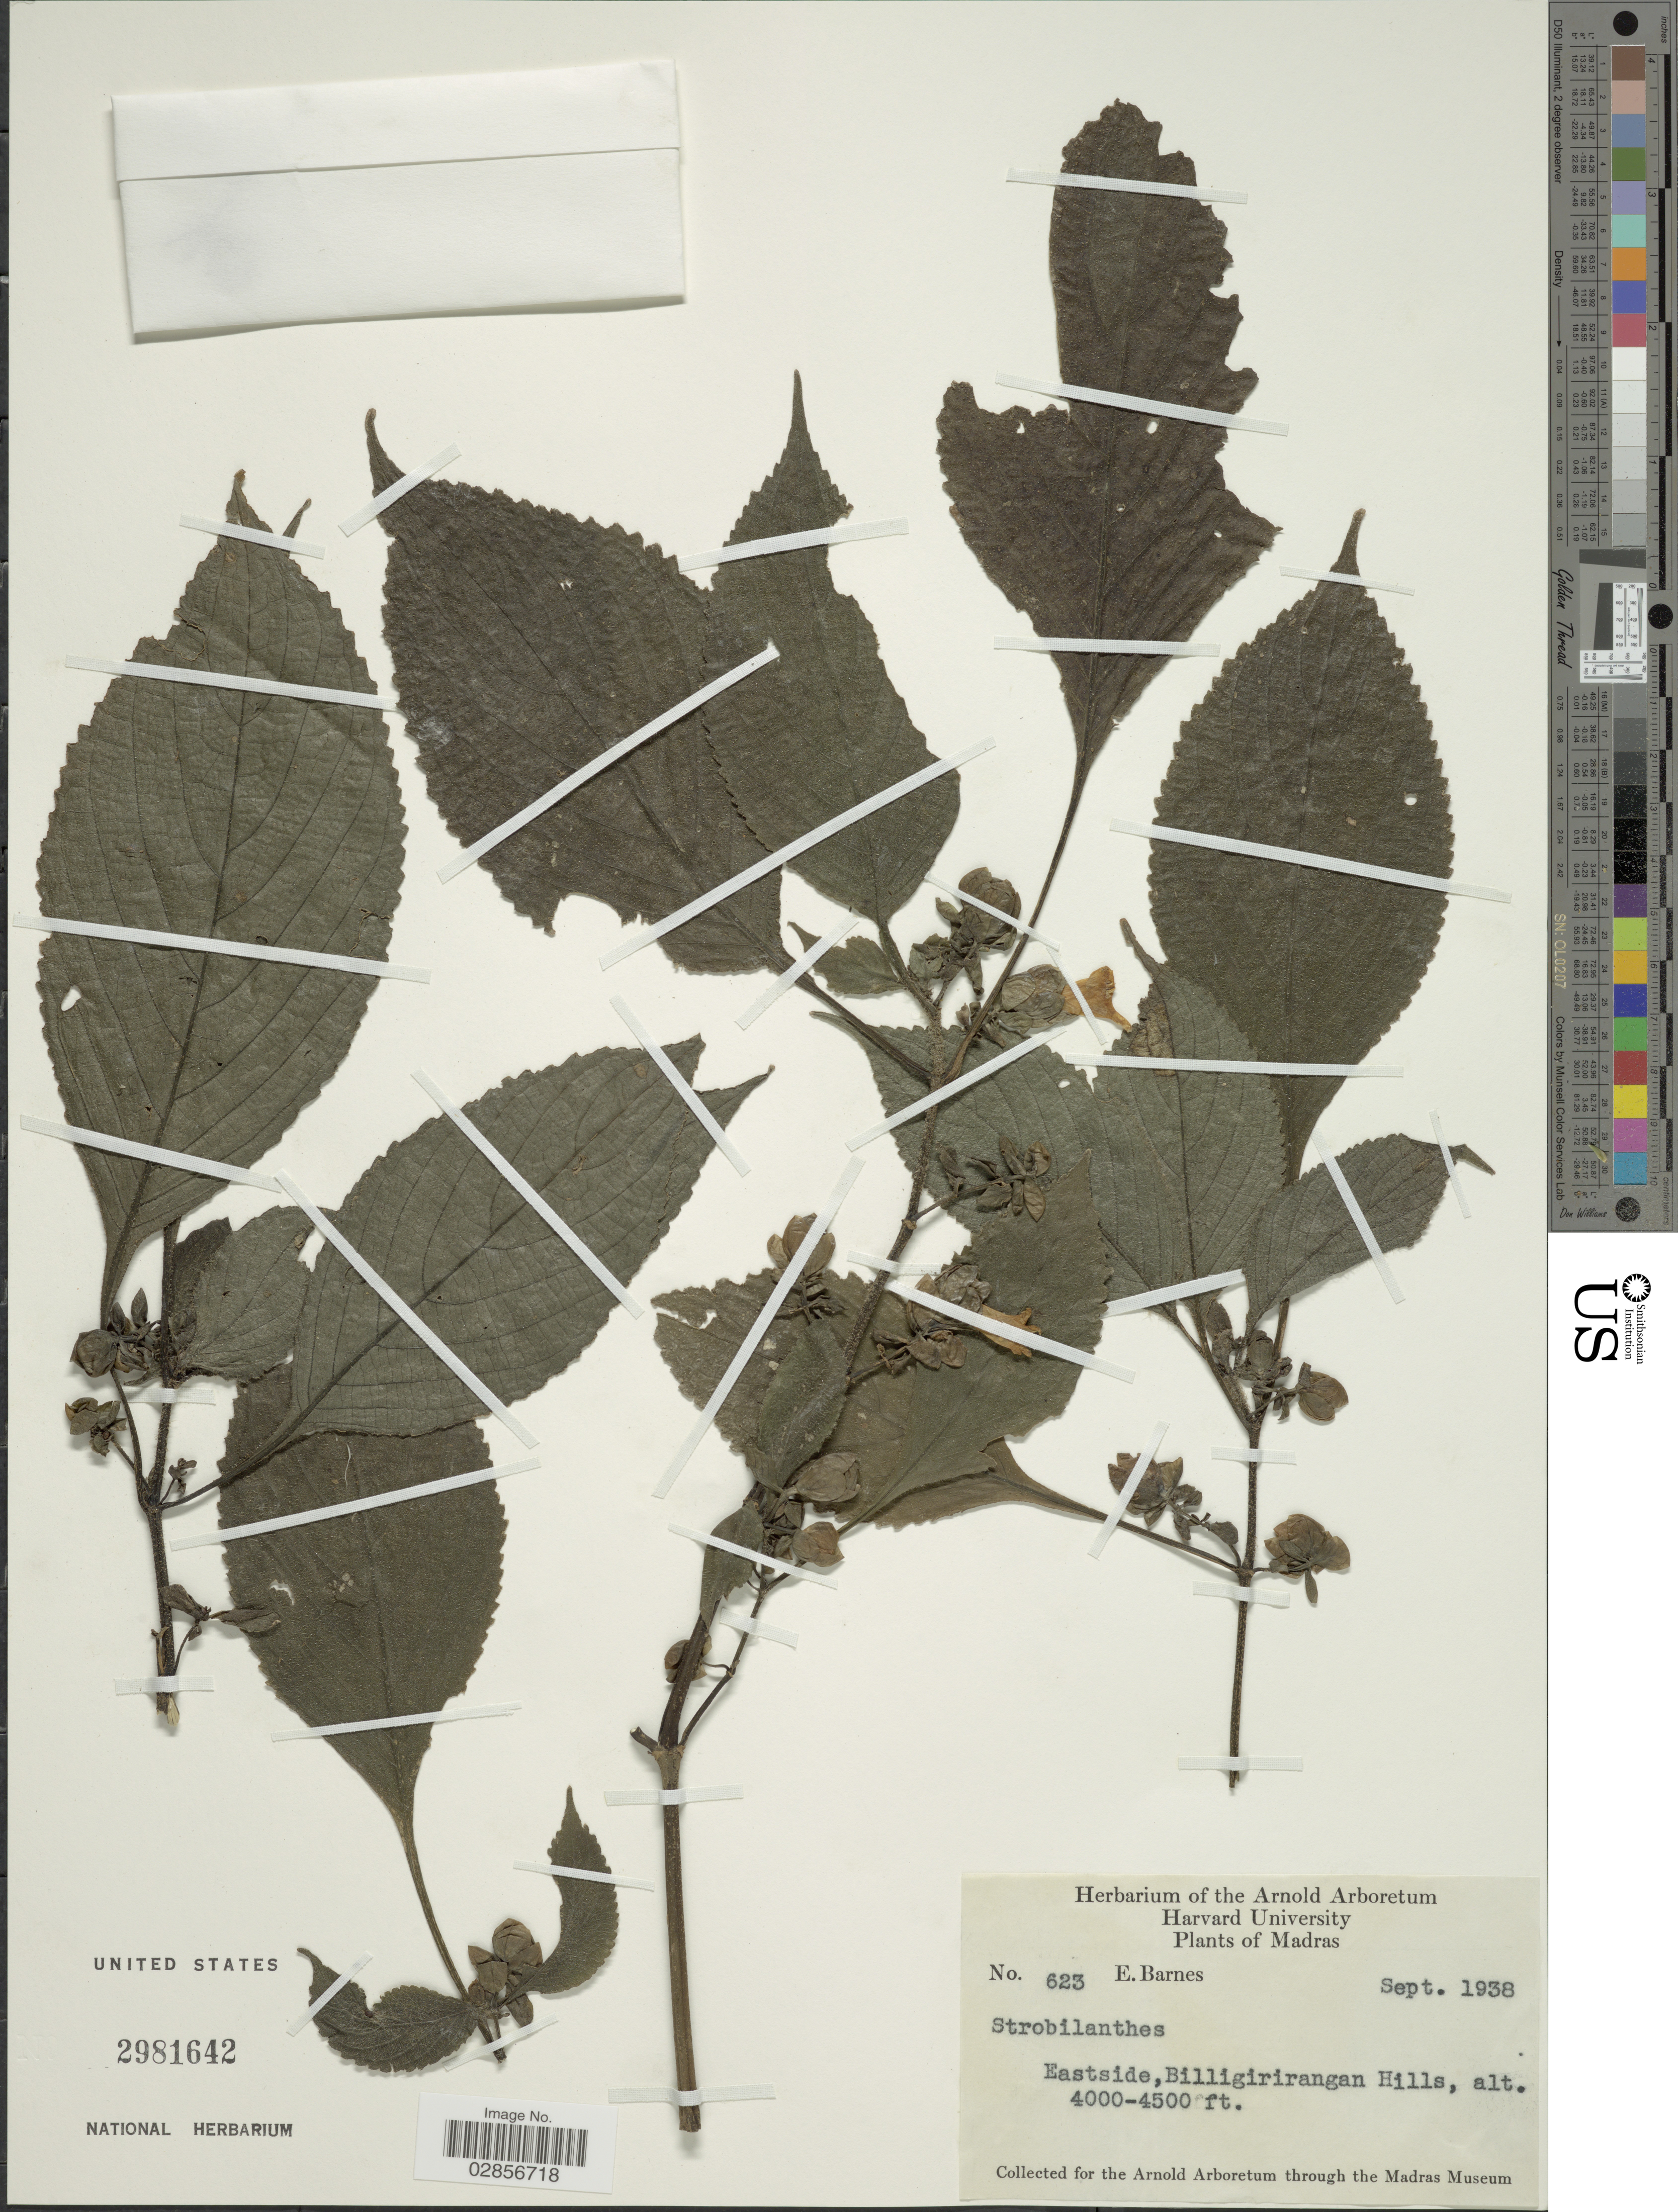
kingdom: Plantae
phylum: Tracheophyta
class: Magnoliopsida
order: Lamiales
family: Acanthaceae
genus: Strobilanthes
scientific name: Strobilanthes sp.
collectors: E. Barnes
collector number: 623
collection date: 1938-09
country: India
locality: Madras, East side, Billigirirangan Hills.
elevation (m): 1219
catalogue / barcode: US 2981642